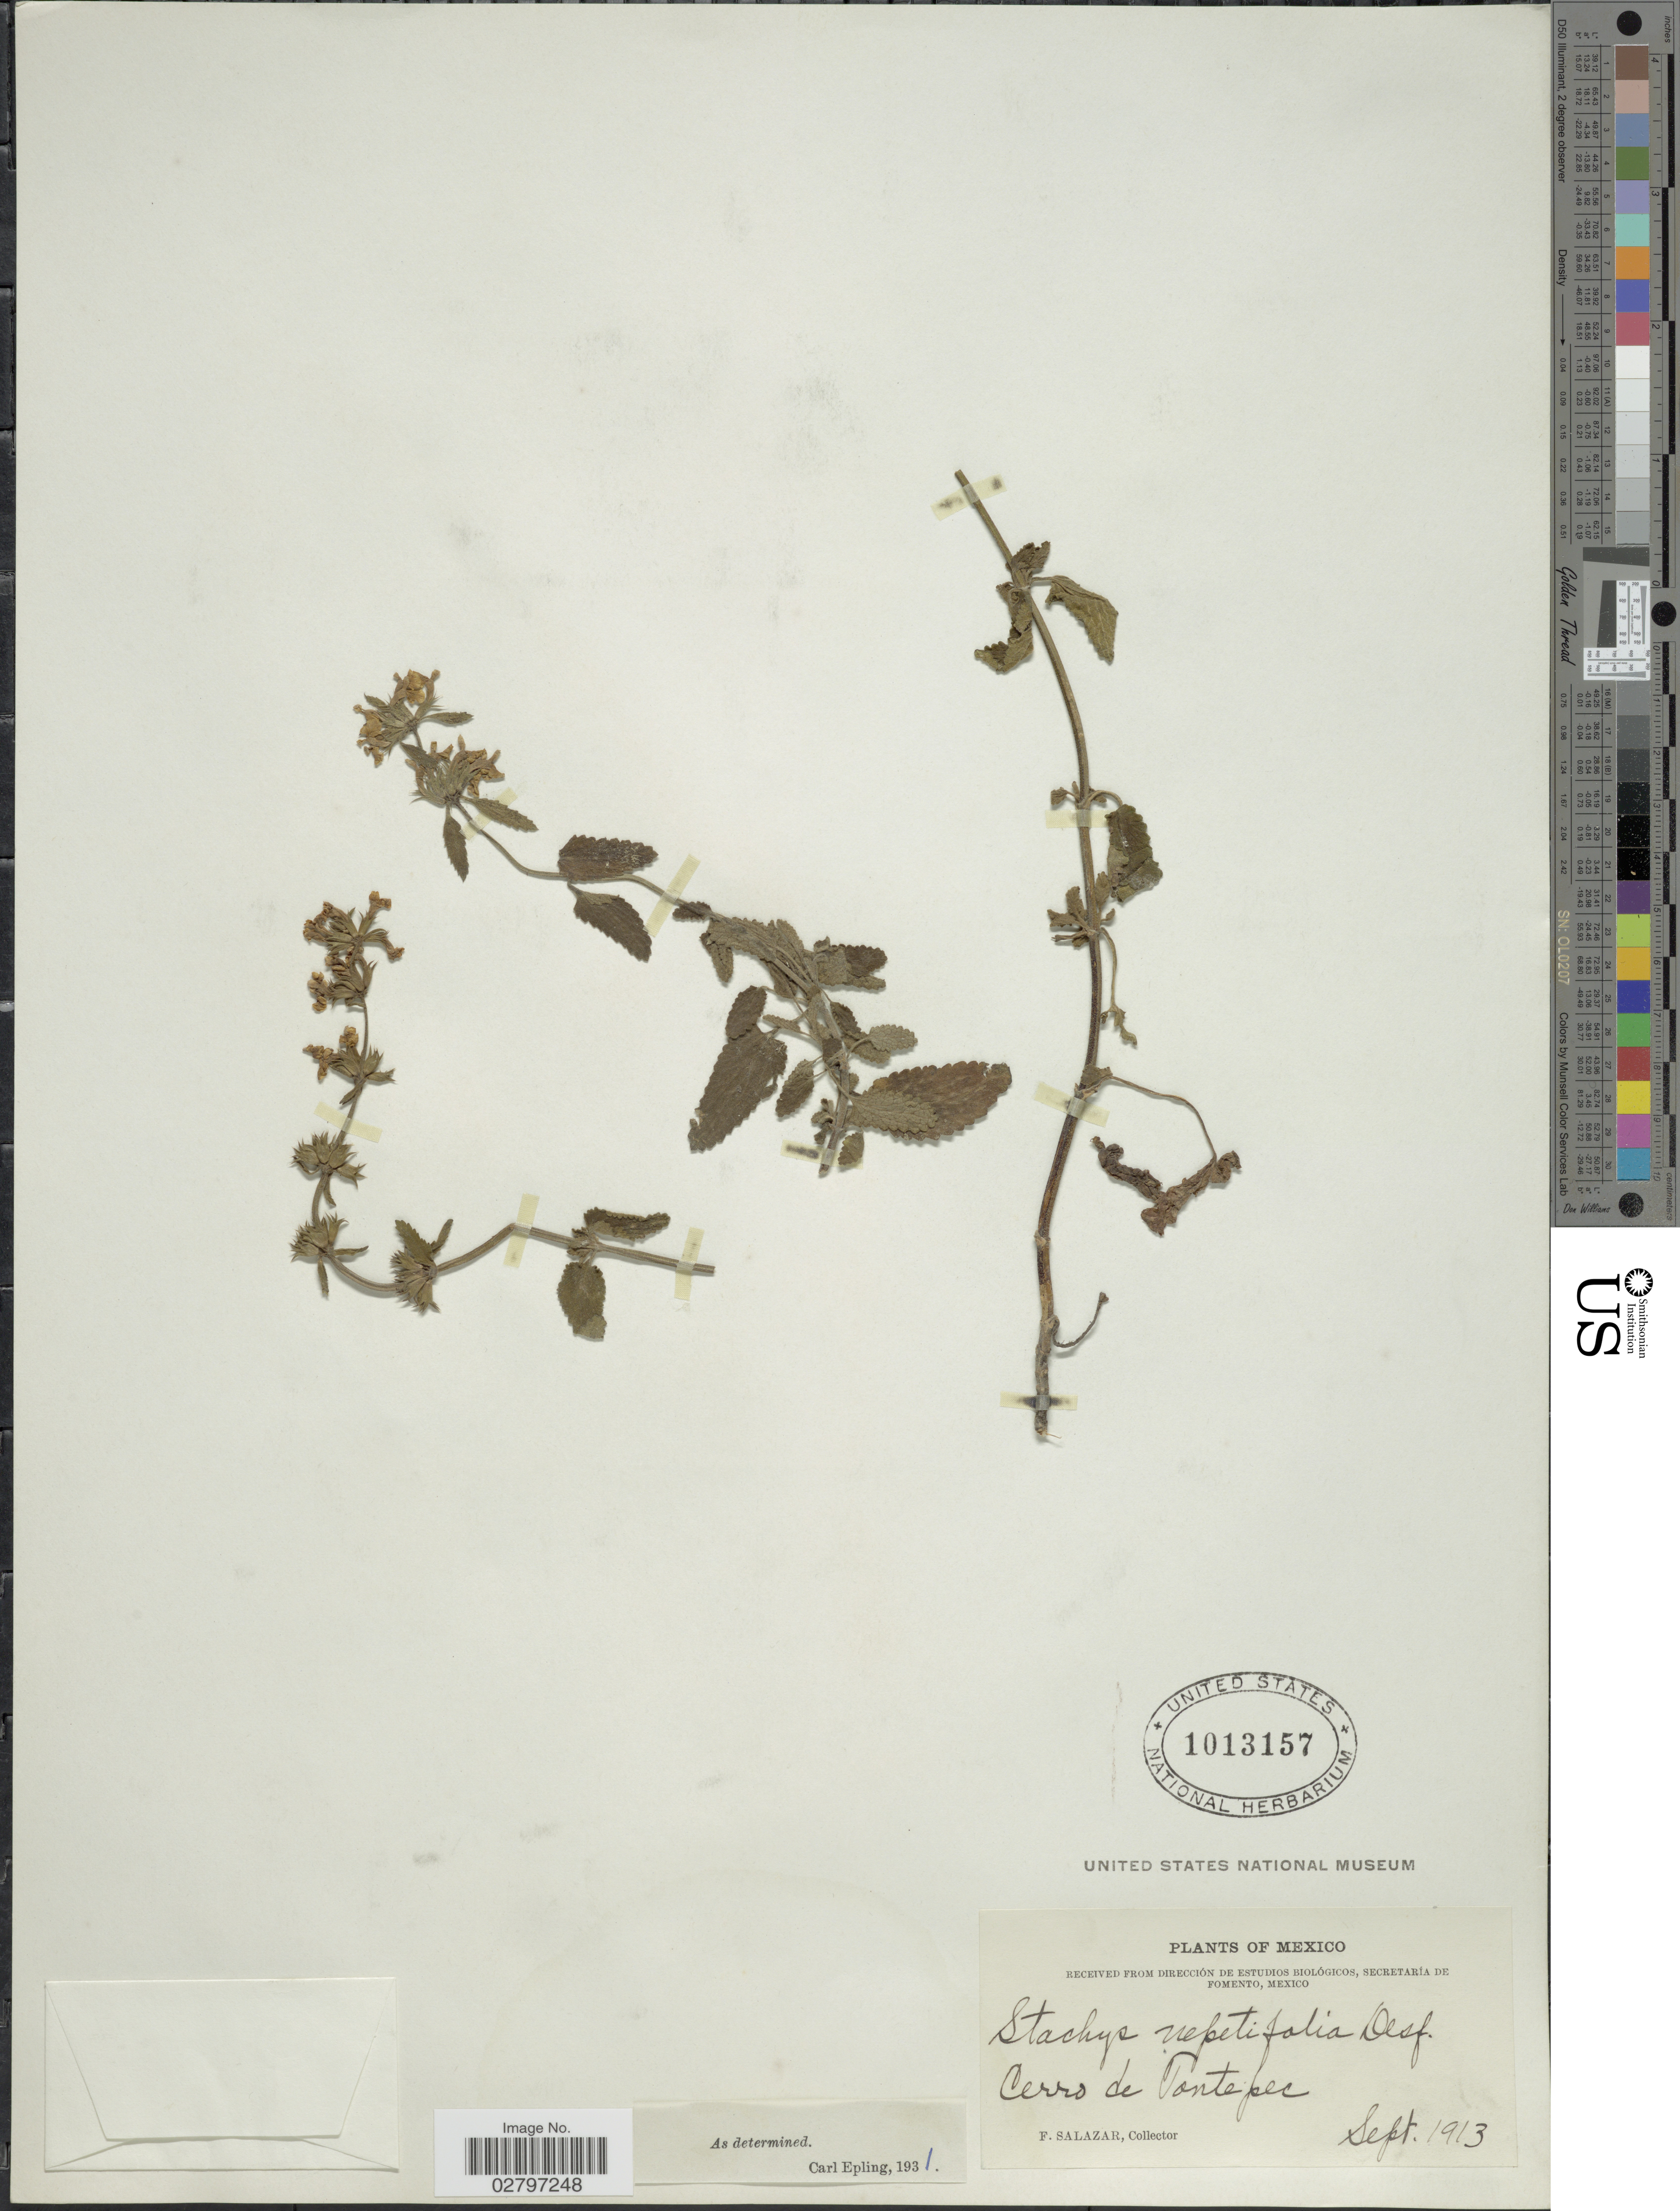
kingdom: Plantae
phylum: Tracheophyta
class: Magnoliopsida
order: Lamiales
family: Lamiaceae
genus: Stachys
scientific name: Stachys nepetifolia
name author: Desf.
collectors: F. Salazar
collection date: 1913-09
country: Mexico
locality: Cerro de Tontepec.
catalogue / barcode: US 1013157